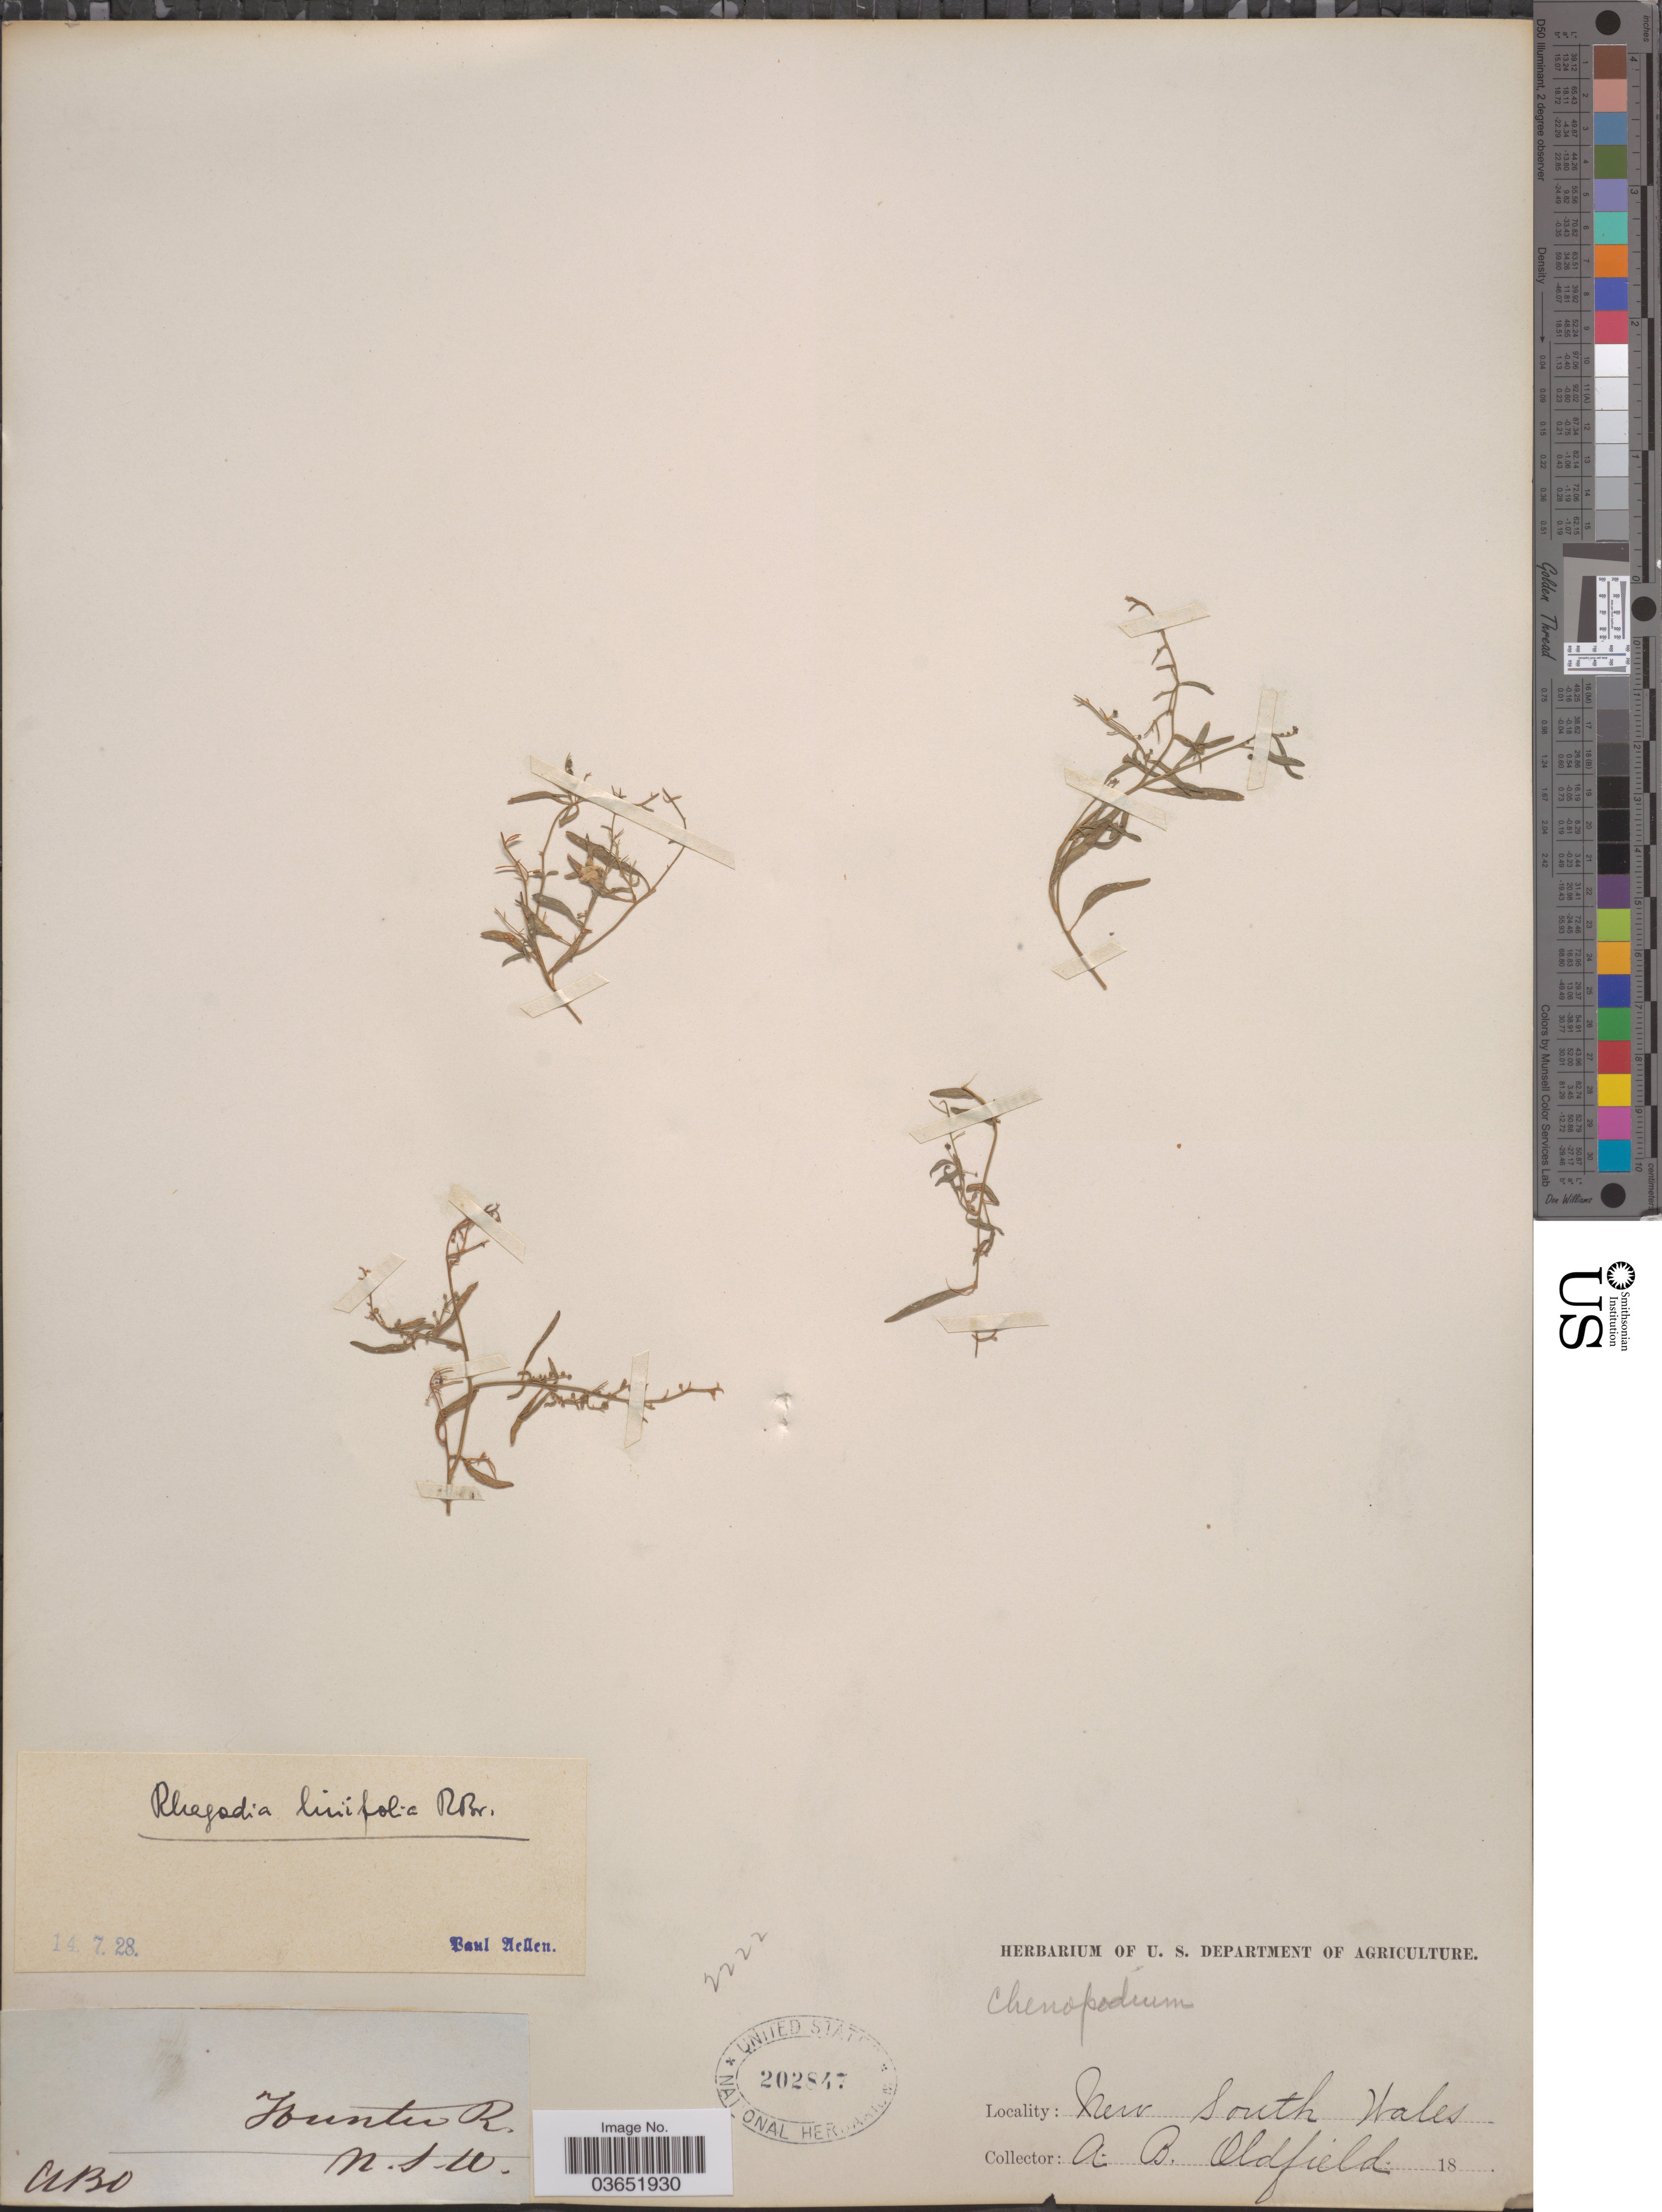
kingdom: Plantae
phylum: Tracheophyta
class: Magnoliopsida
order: Caryophyllales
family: Amaranthaceae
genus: Rhagodia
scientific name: Rhagodia linifolia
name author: R. Br.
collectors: A. Oldfield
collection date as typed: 18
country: Australia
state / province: New South Wales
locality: Hunter R.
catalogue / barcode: US 202847